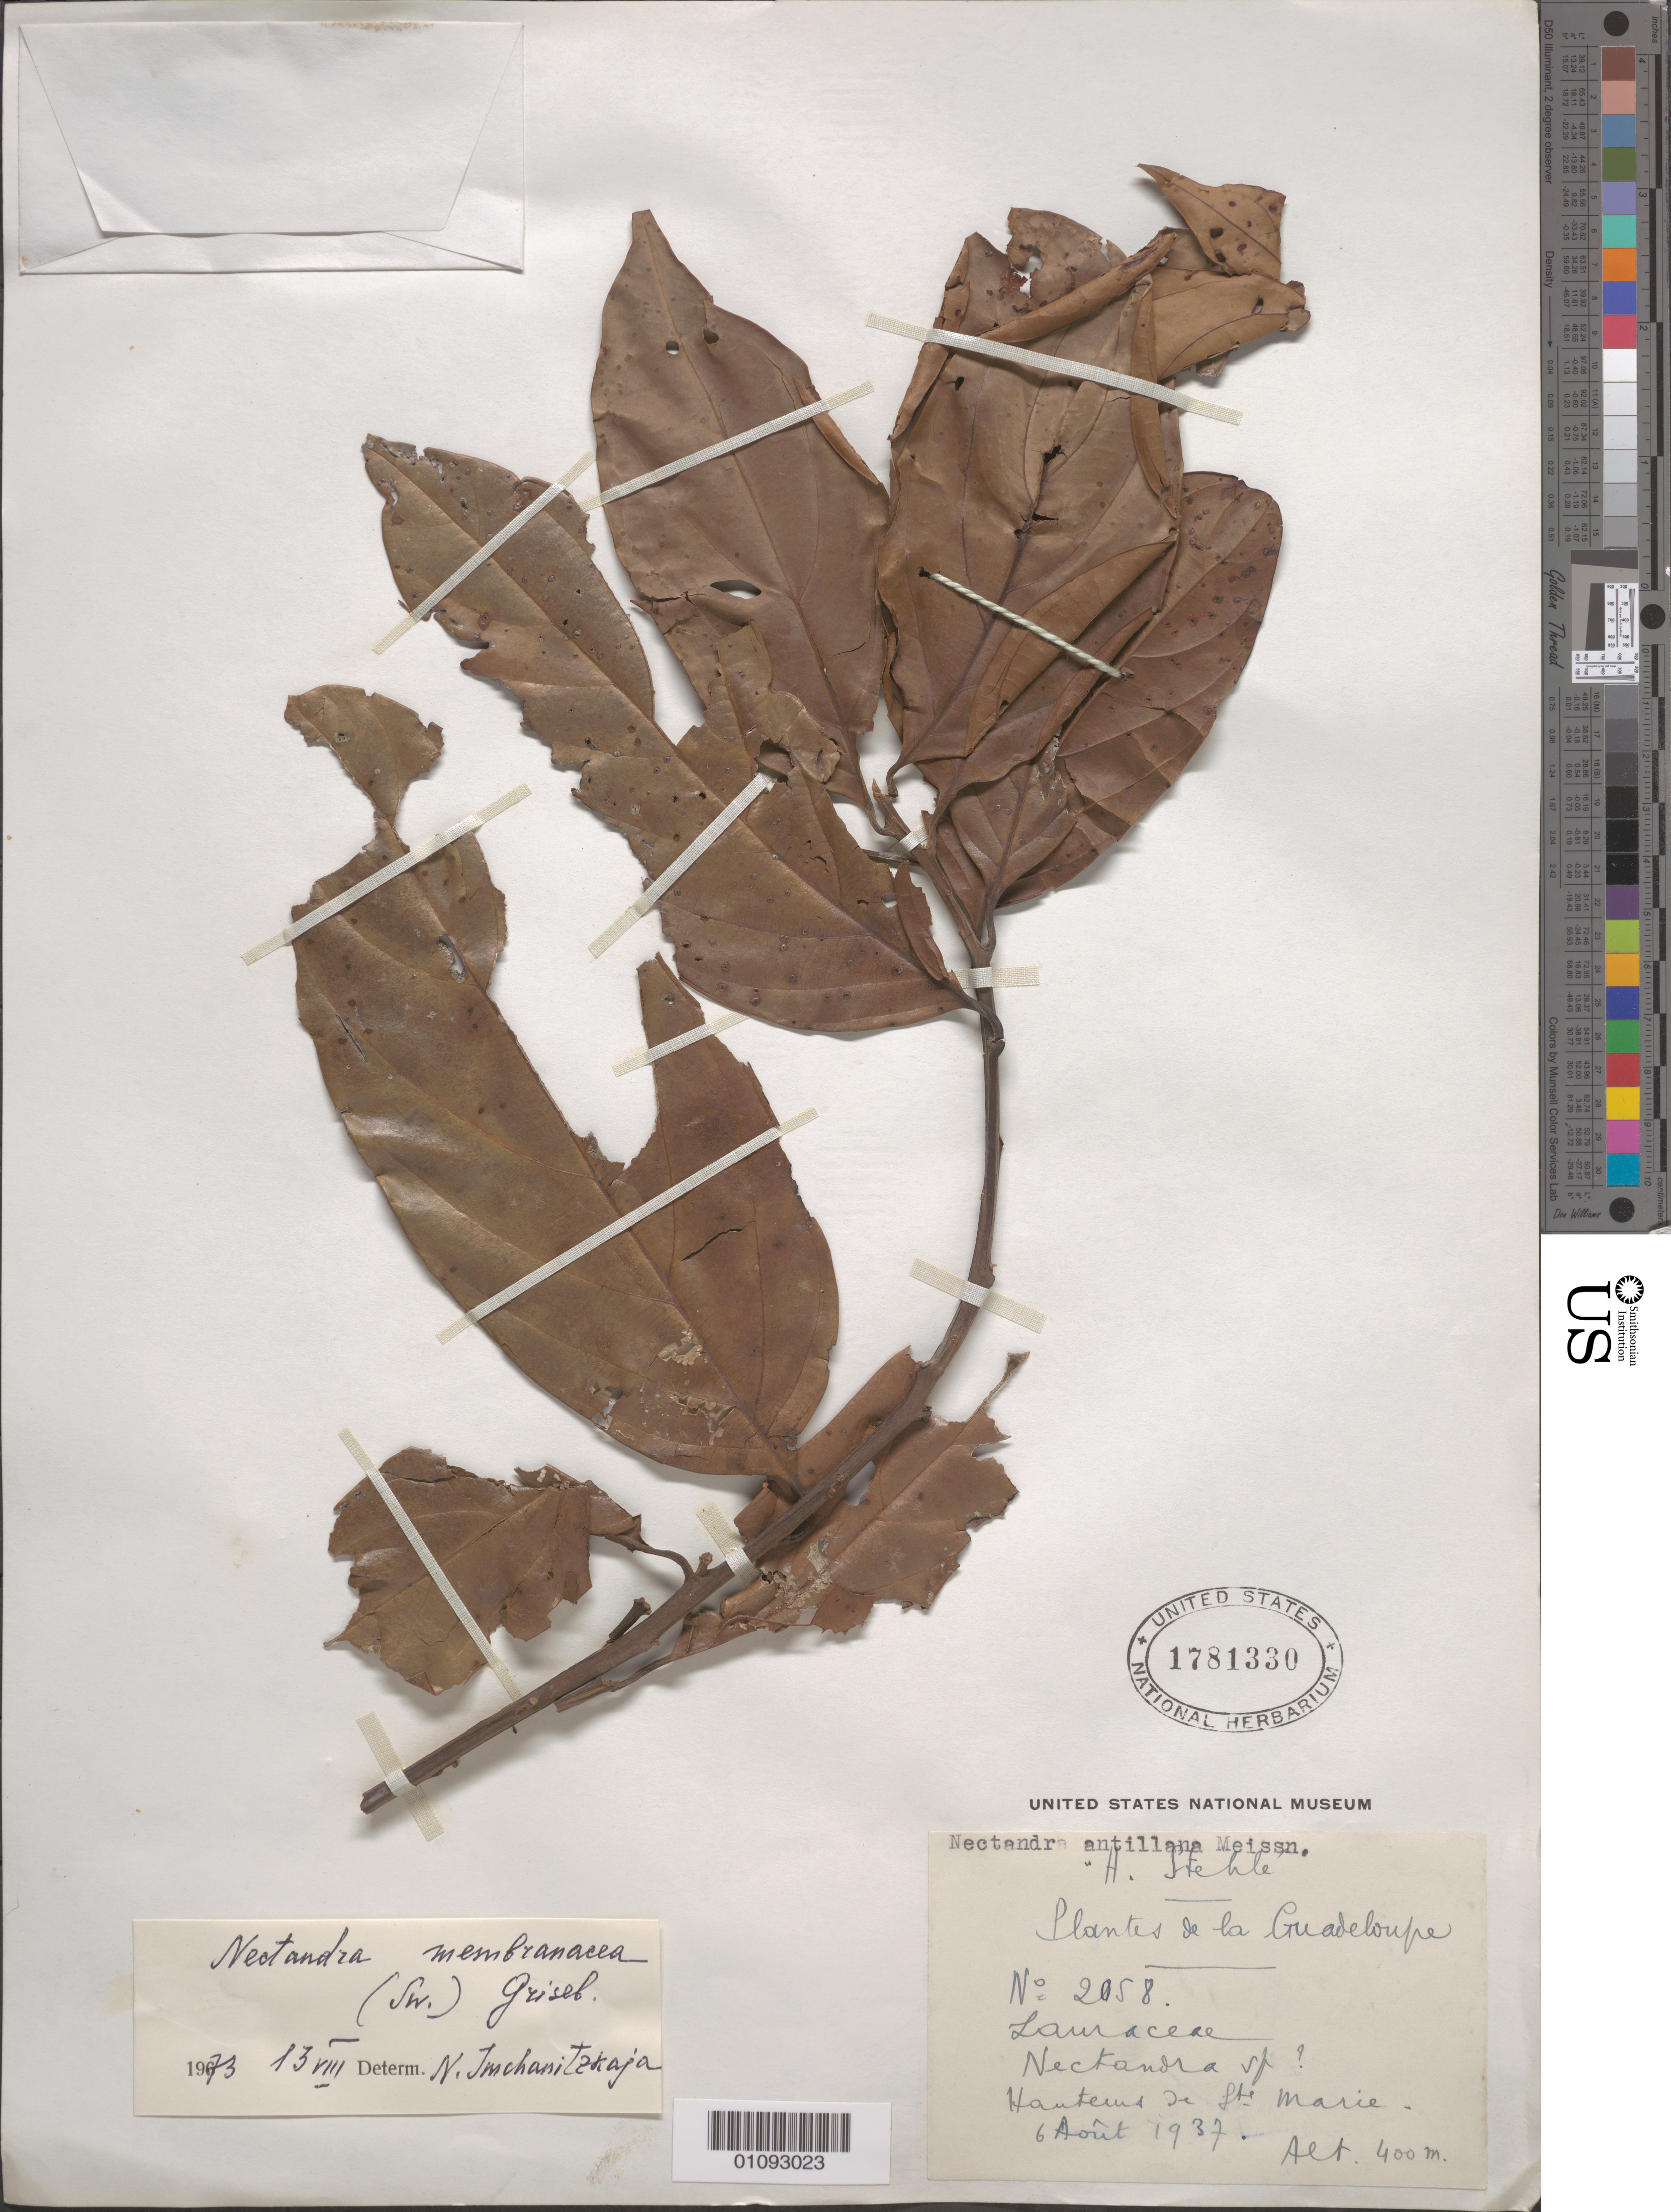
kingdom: Plantae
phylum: Tracheophyta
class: Magnoliopsida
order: Laurales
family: Lauraceae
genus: Nectandra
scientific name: Nectandra membranacea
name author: (Sw.) Griseb.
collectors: H. Stehlé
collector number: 2058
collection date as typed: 06 Aug 1937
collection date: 1937-08-06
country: Guadeloupe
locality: Near Port Marie.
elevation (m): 400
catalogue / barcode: US 1781330